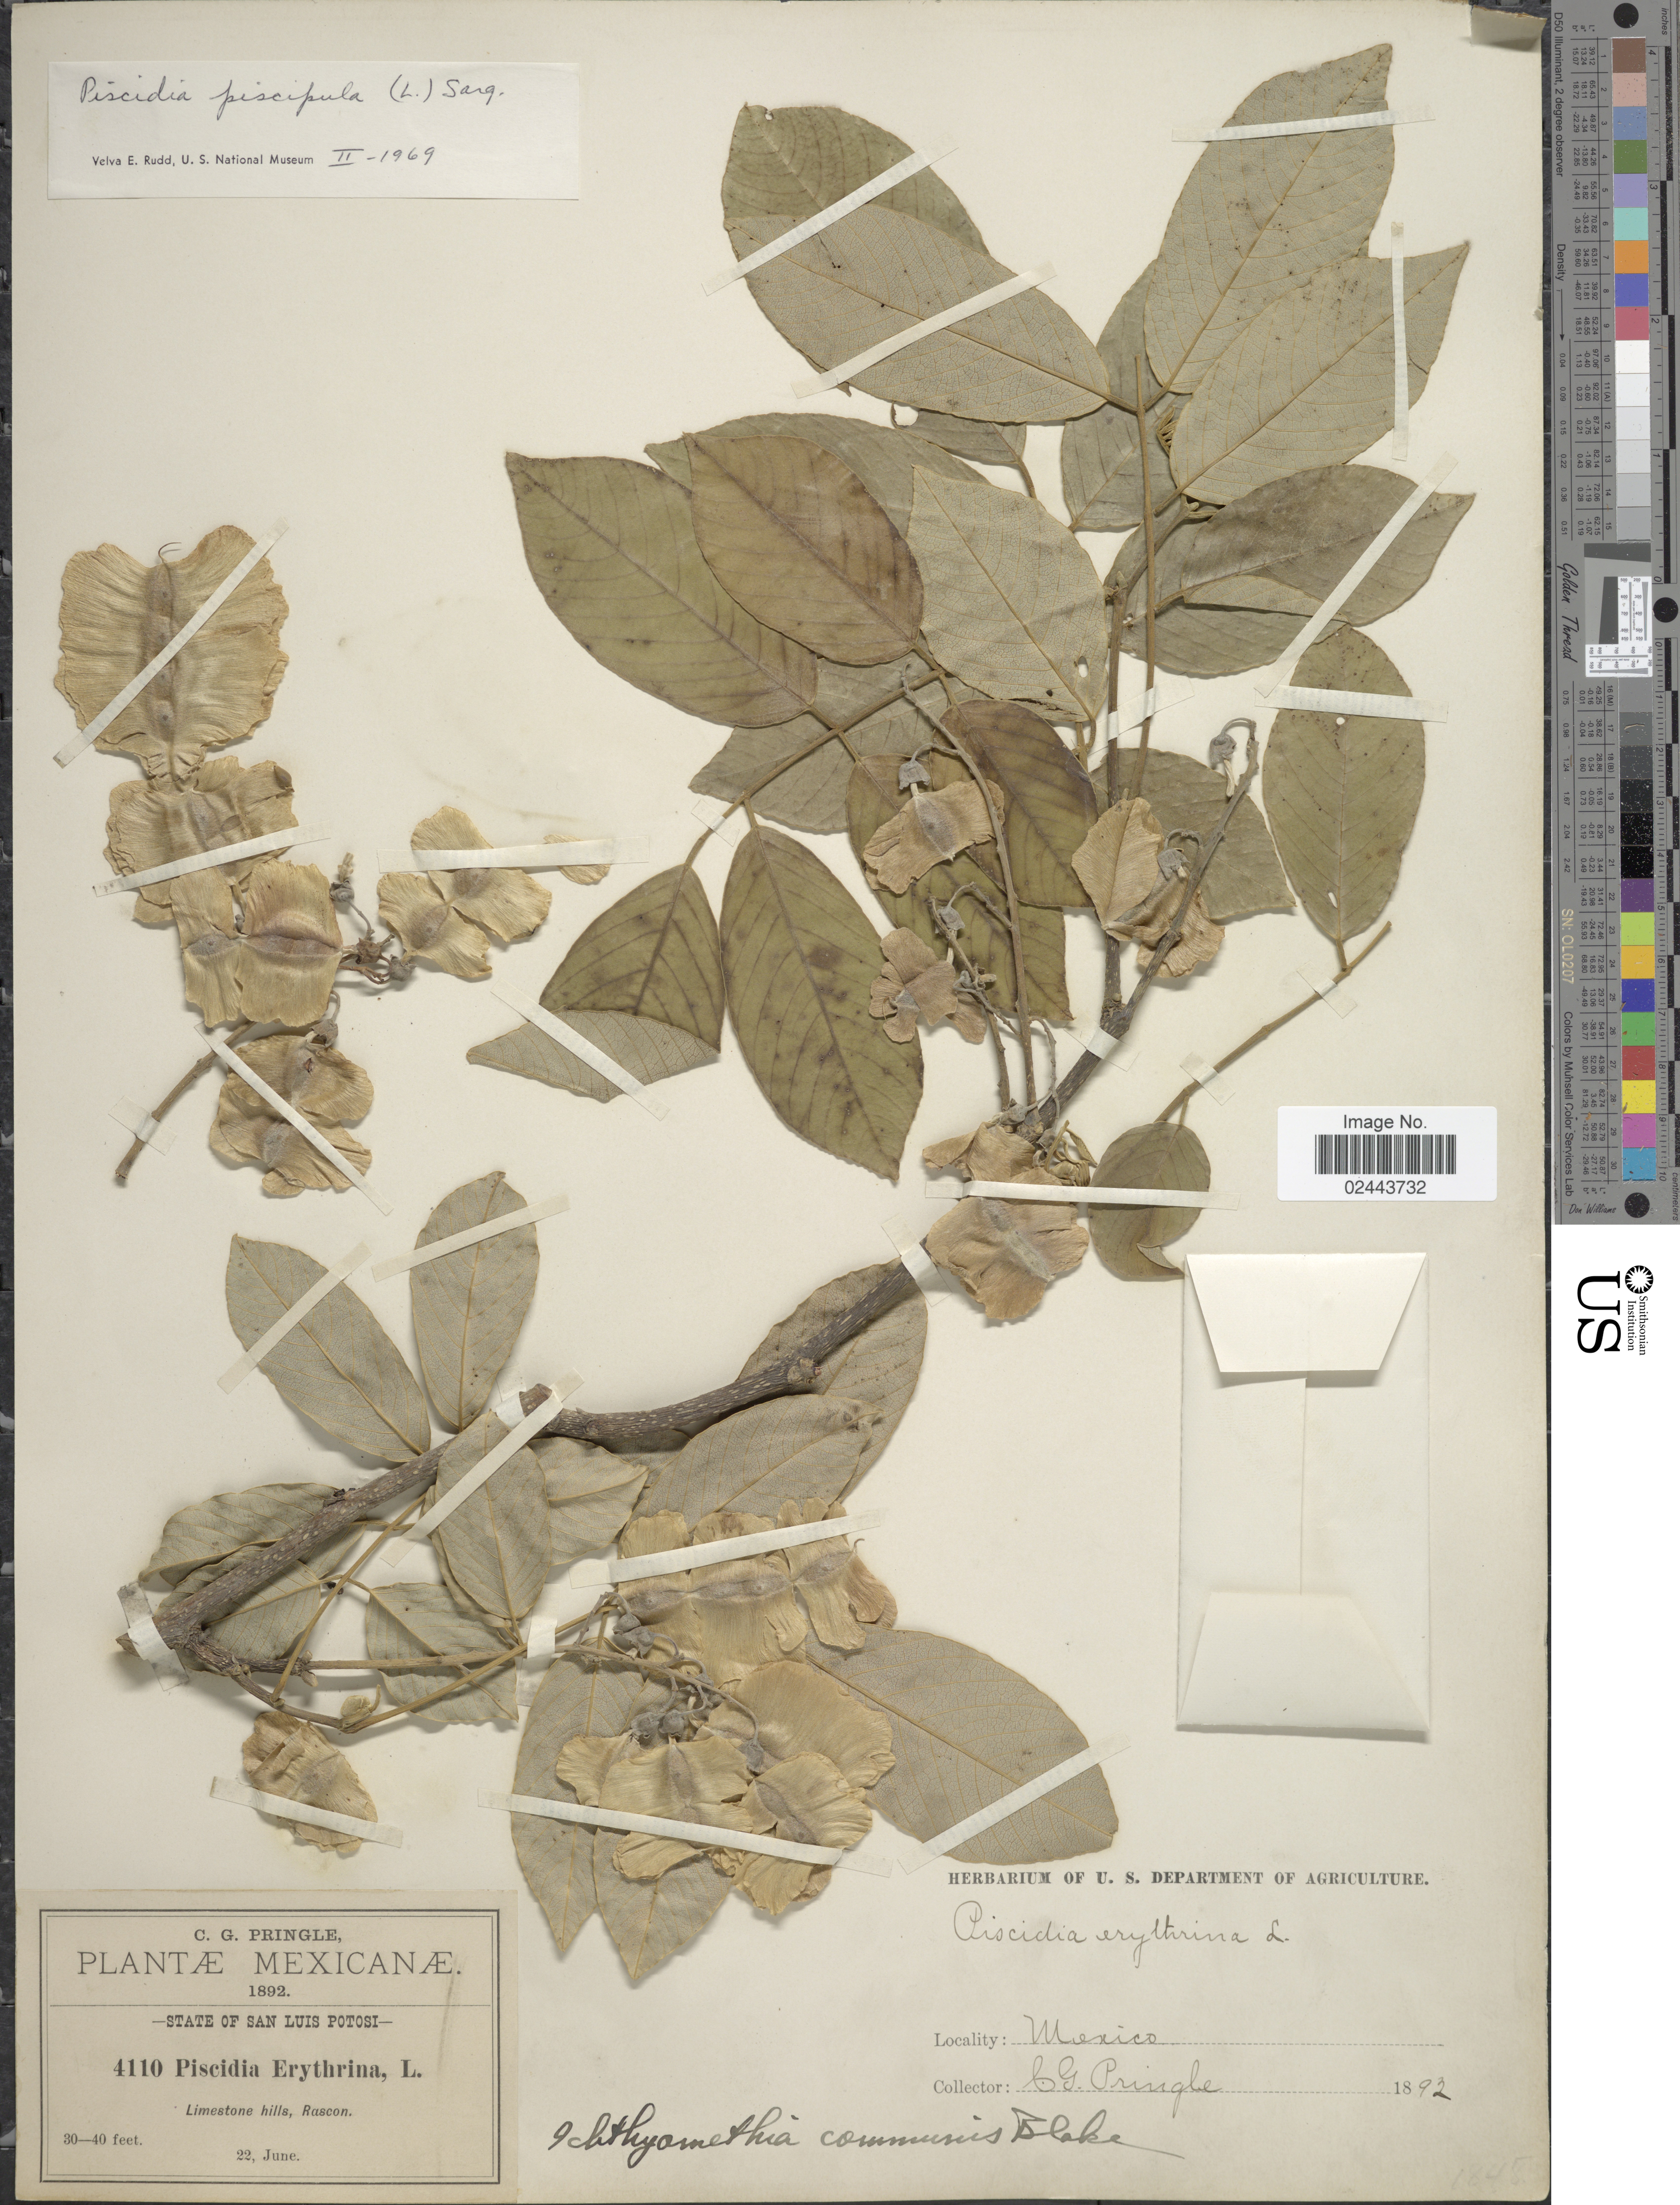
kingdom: Plantae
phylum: Tracheophyta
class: Magnoliopsida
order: Fabales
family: Fabaceae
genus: Piscidia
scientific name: Piscidia piscipula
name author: (L.) Sarg.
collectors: C. G. Pringle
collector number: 4110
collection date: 1892-06-22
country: Mexico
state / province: San Luis Potosí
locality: Mexicanae, Limestone hills, Rascon.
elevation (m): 9